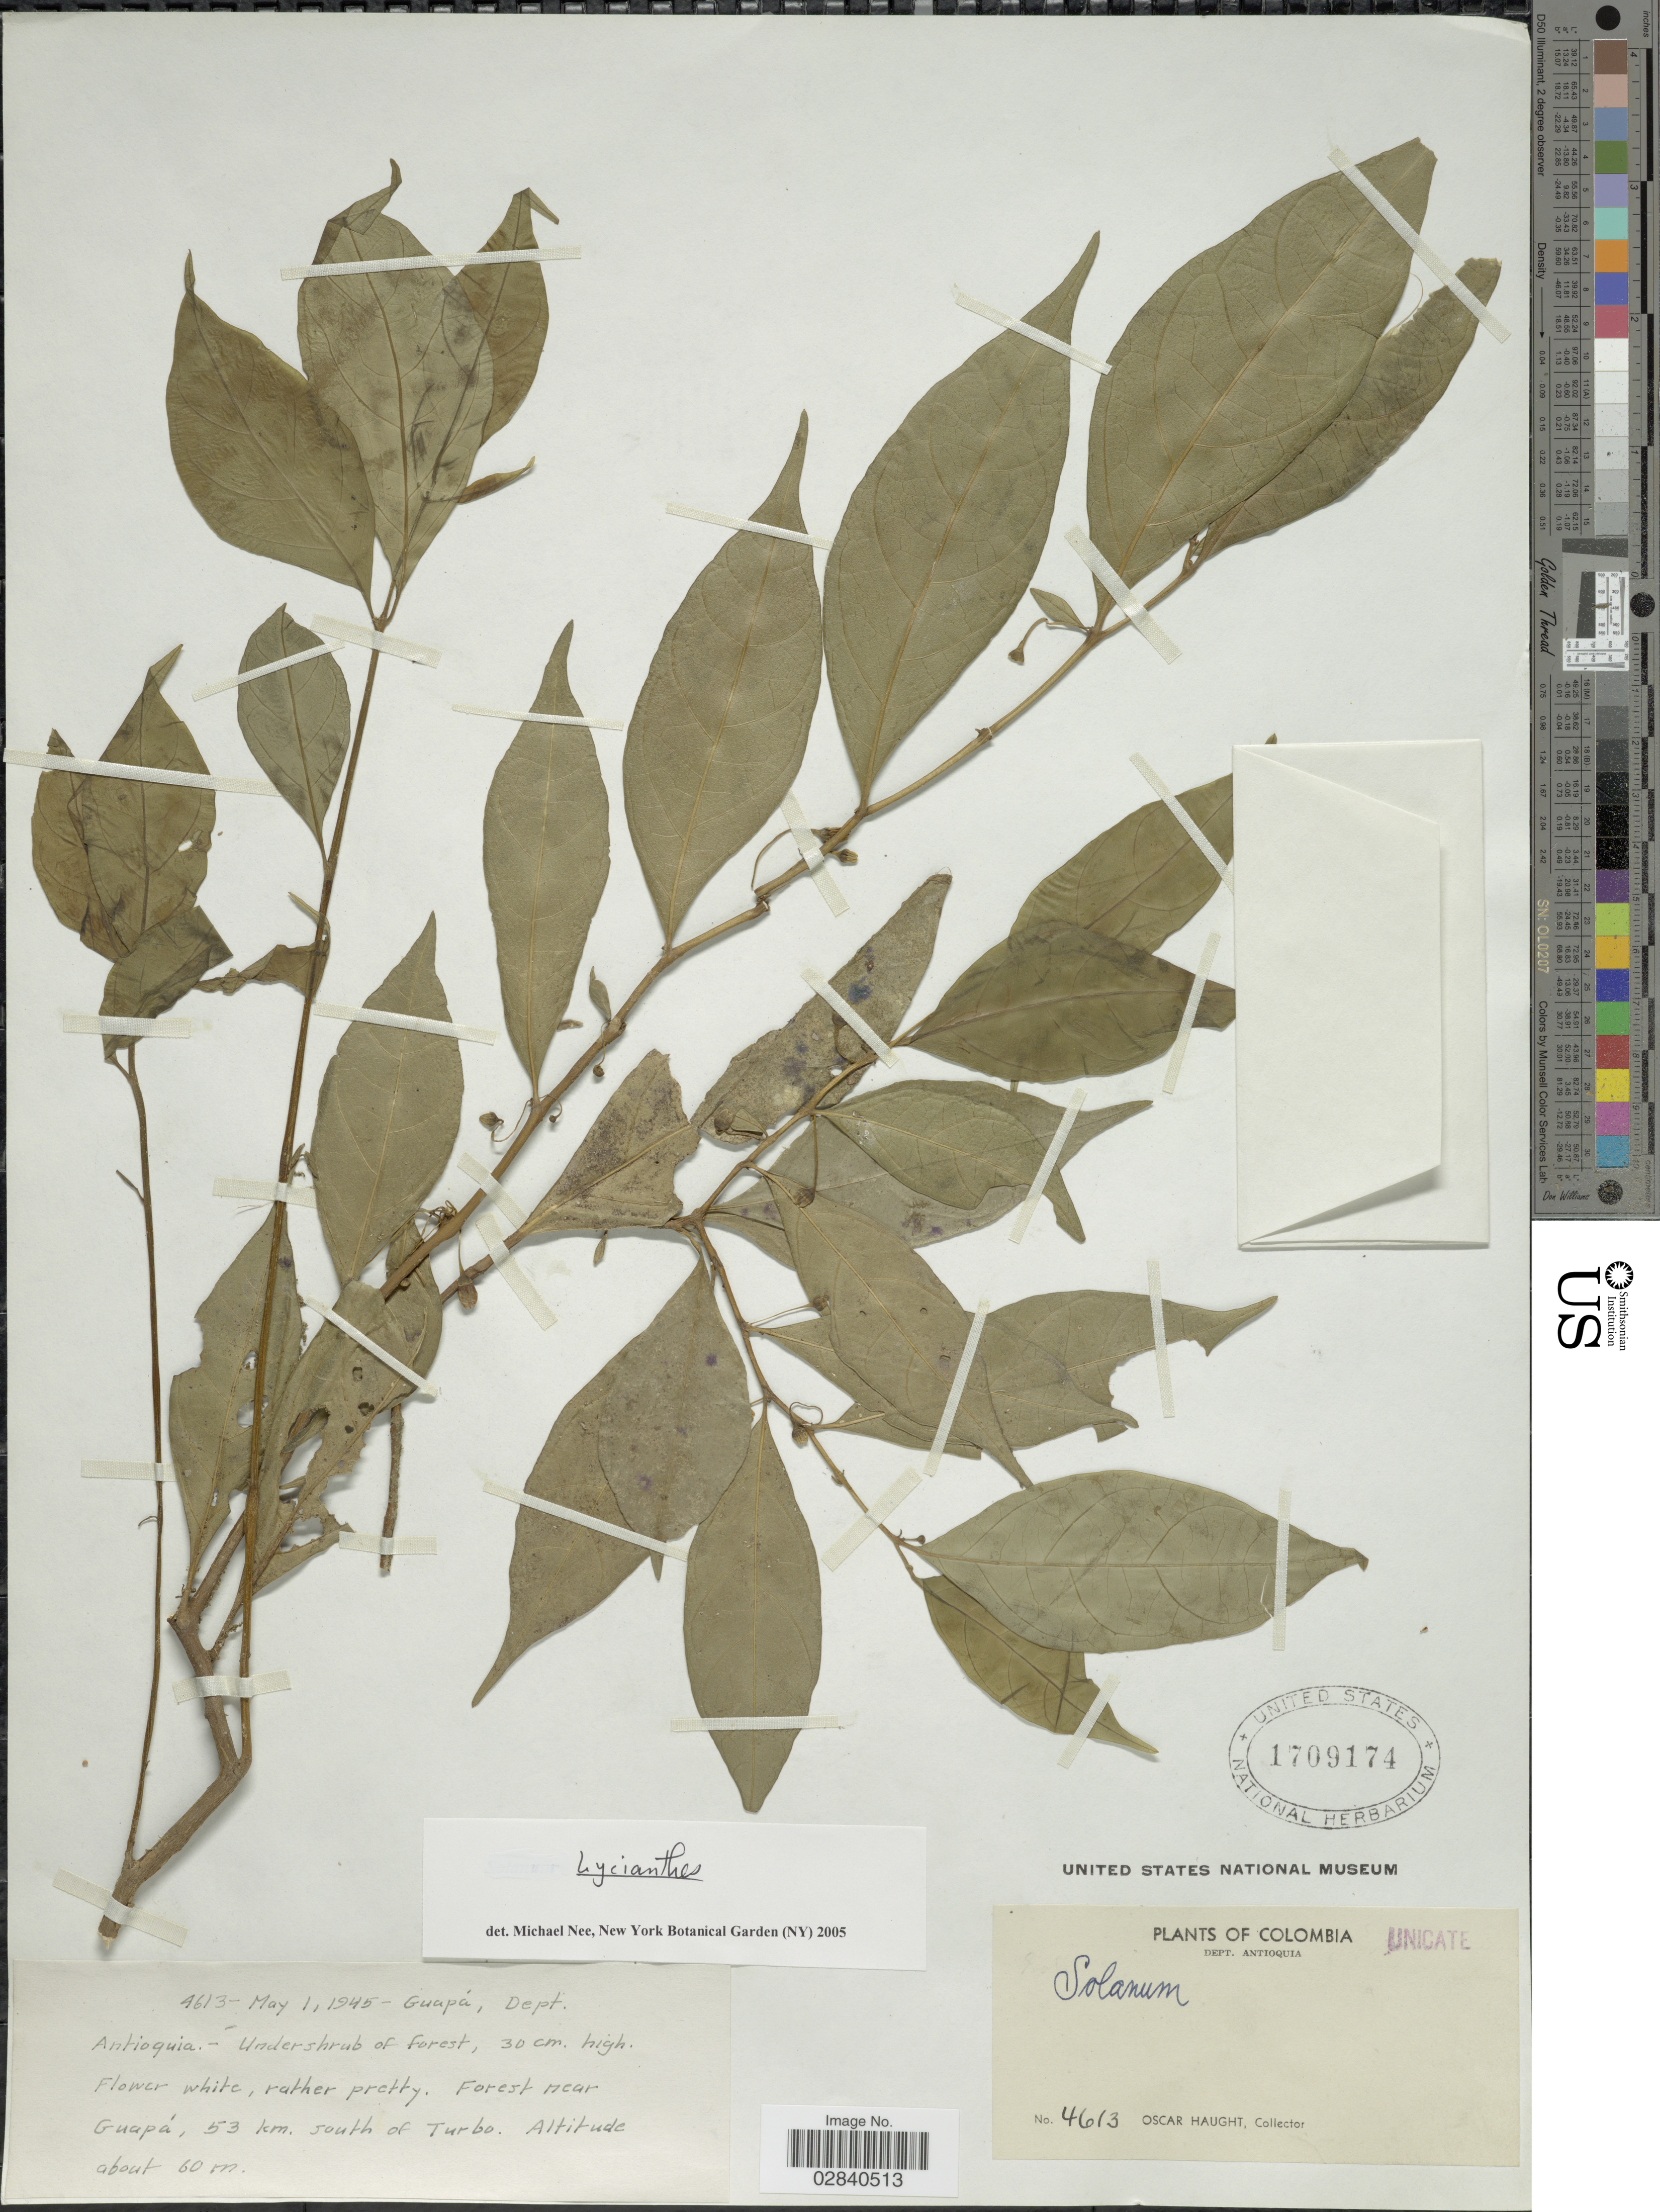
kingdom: Plantae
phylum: Tracheophyta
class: Magnoliopsida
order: Solanales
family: Solanaceae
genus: Lycianthes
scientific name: Lycianthes sp.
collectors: O. Haught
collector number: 4613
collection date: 1945-05-01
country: Colombia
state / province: Antioquia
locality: Guapá, Dept. Antioquia, Forest near Guapá, 53 km. south of Turbo.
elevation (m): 60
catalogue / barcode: US 1709174